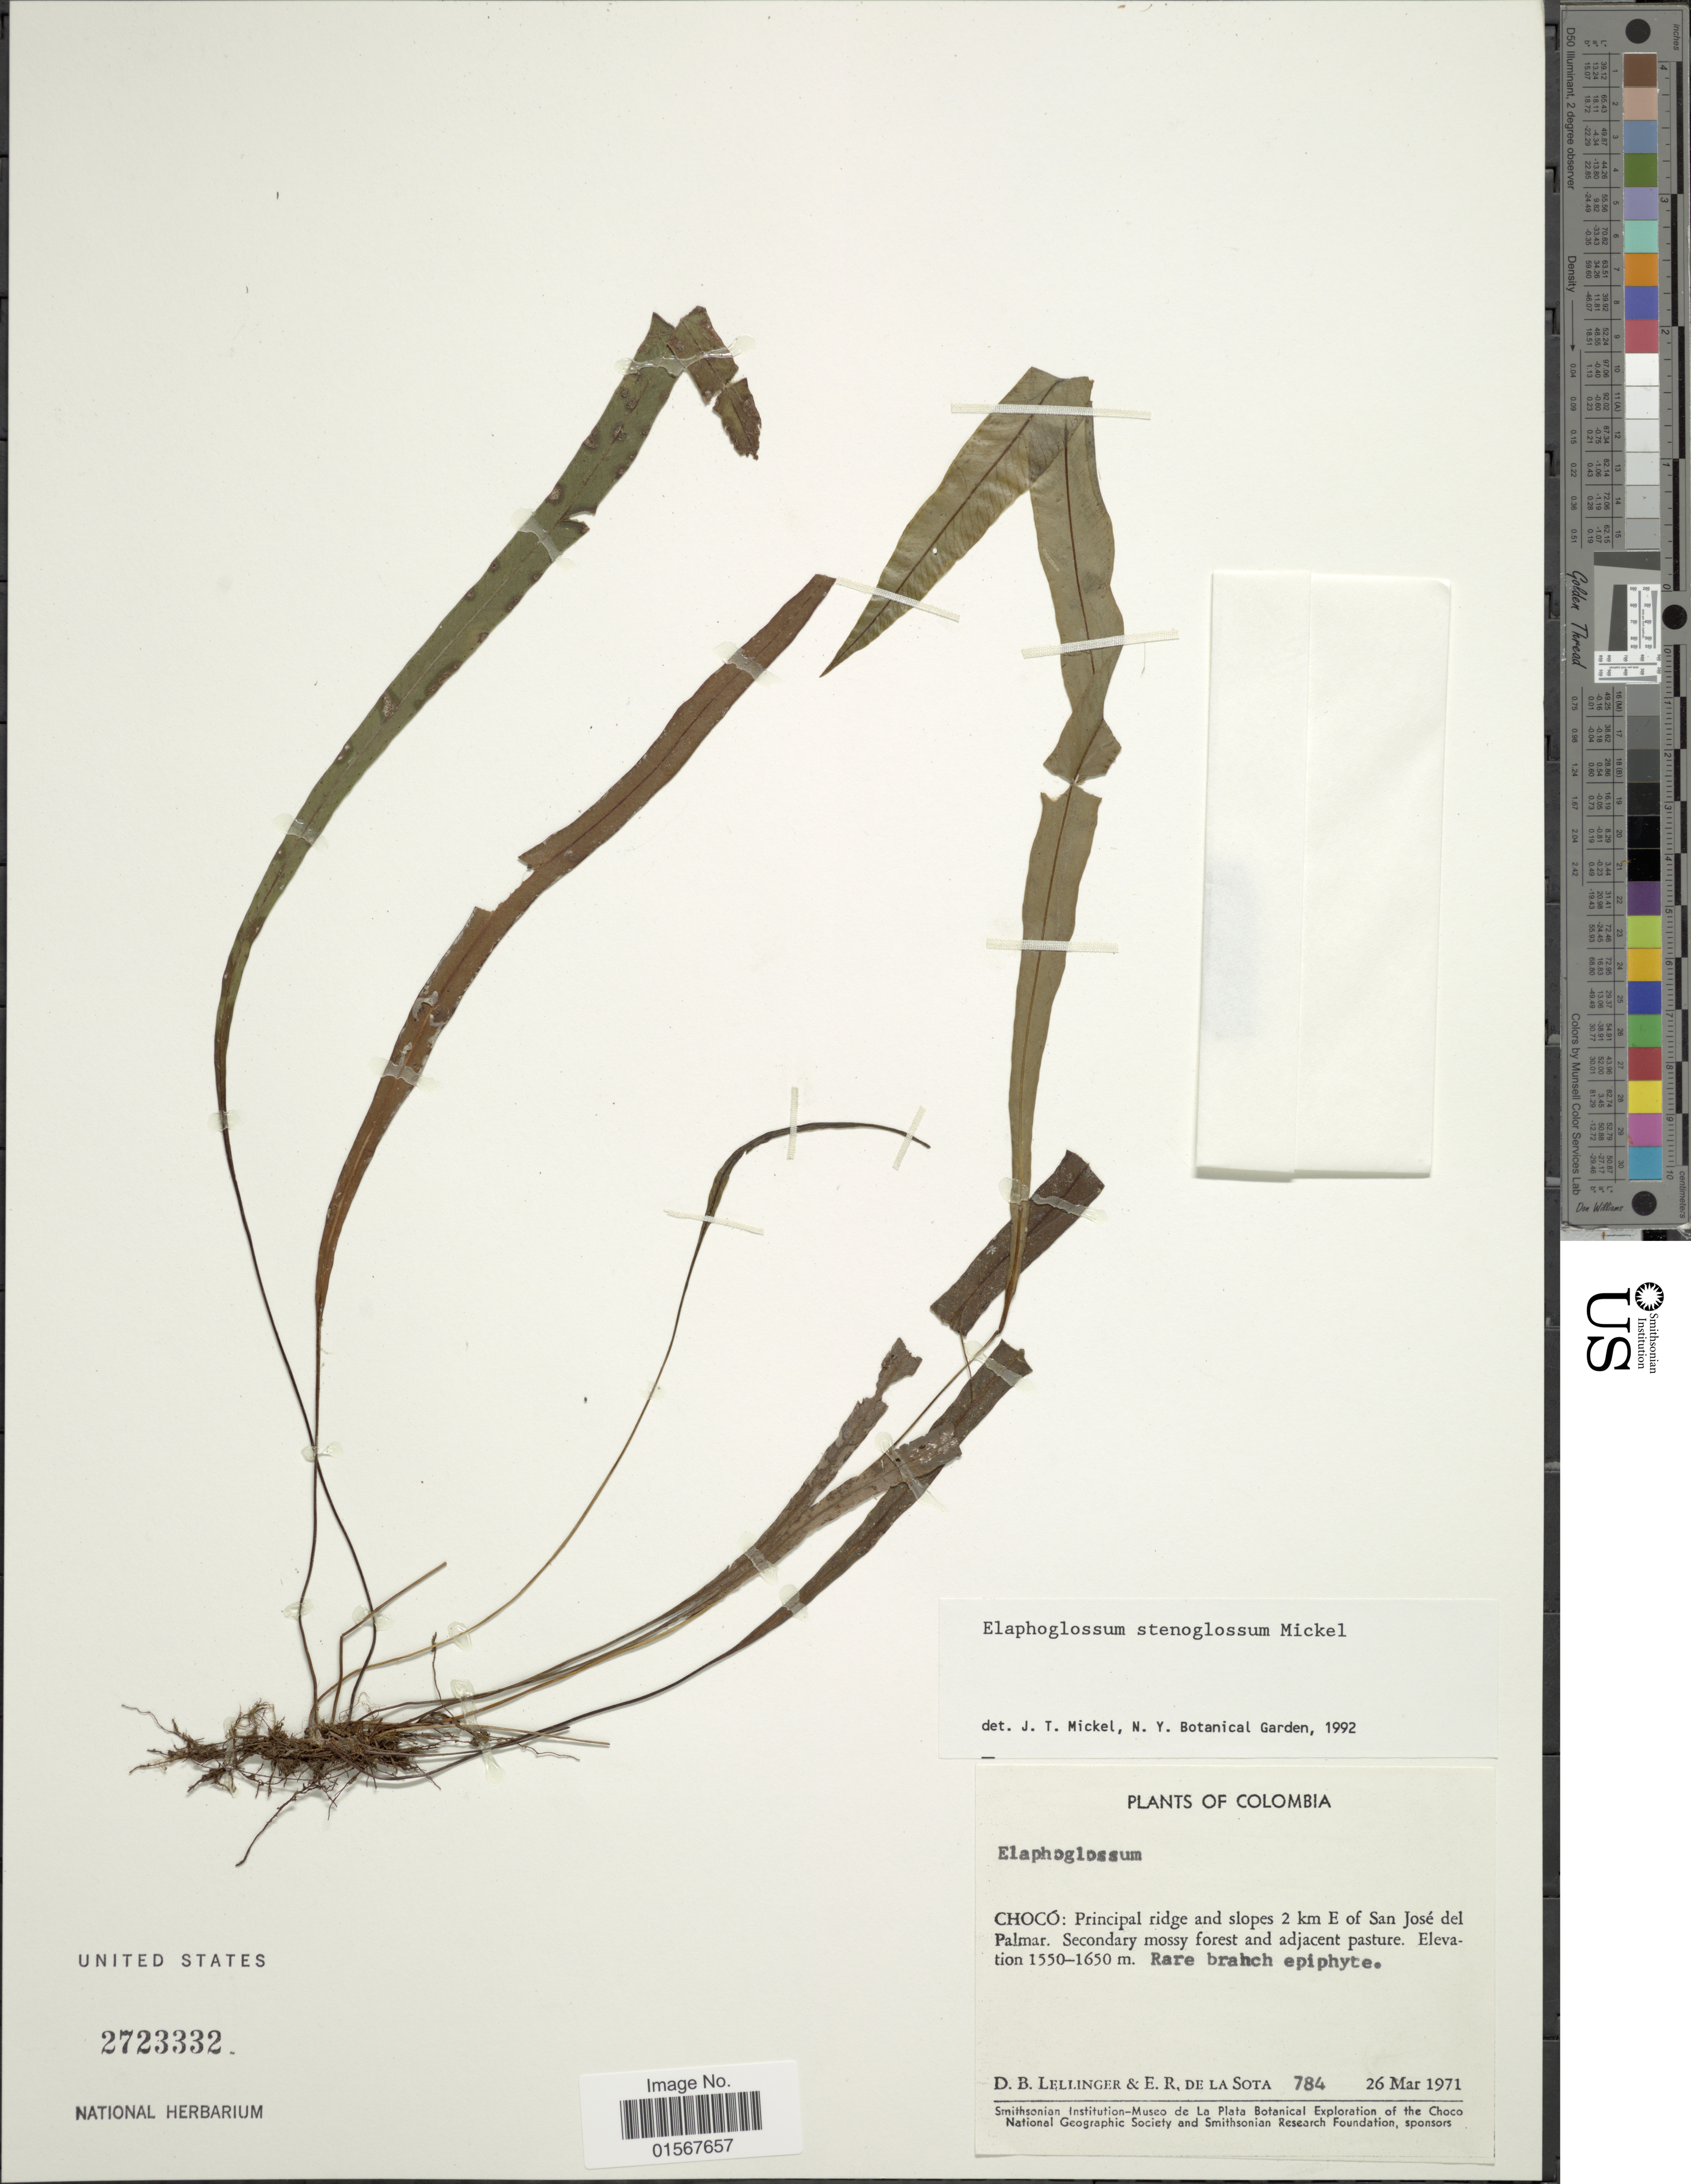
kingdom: Plantae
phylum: Tracheophyta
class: Polypodiopsida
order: Polypodiales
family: Dryopteridaceae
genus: Elaphoglossum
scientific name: Elaphoglossum stenophyllum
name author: (Sodiro) Diels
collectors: D. B. Lellinger & E. R. de la Sota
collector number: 784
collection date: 1971-03-26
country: Colombia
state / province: Chocó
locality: Choco: Principal ridge and slopes 2 km E of San Jose del Palmar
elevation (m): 1550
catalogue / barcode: US 2723332